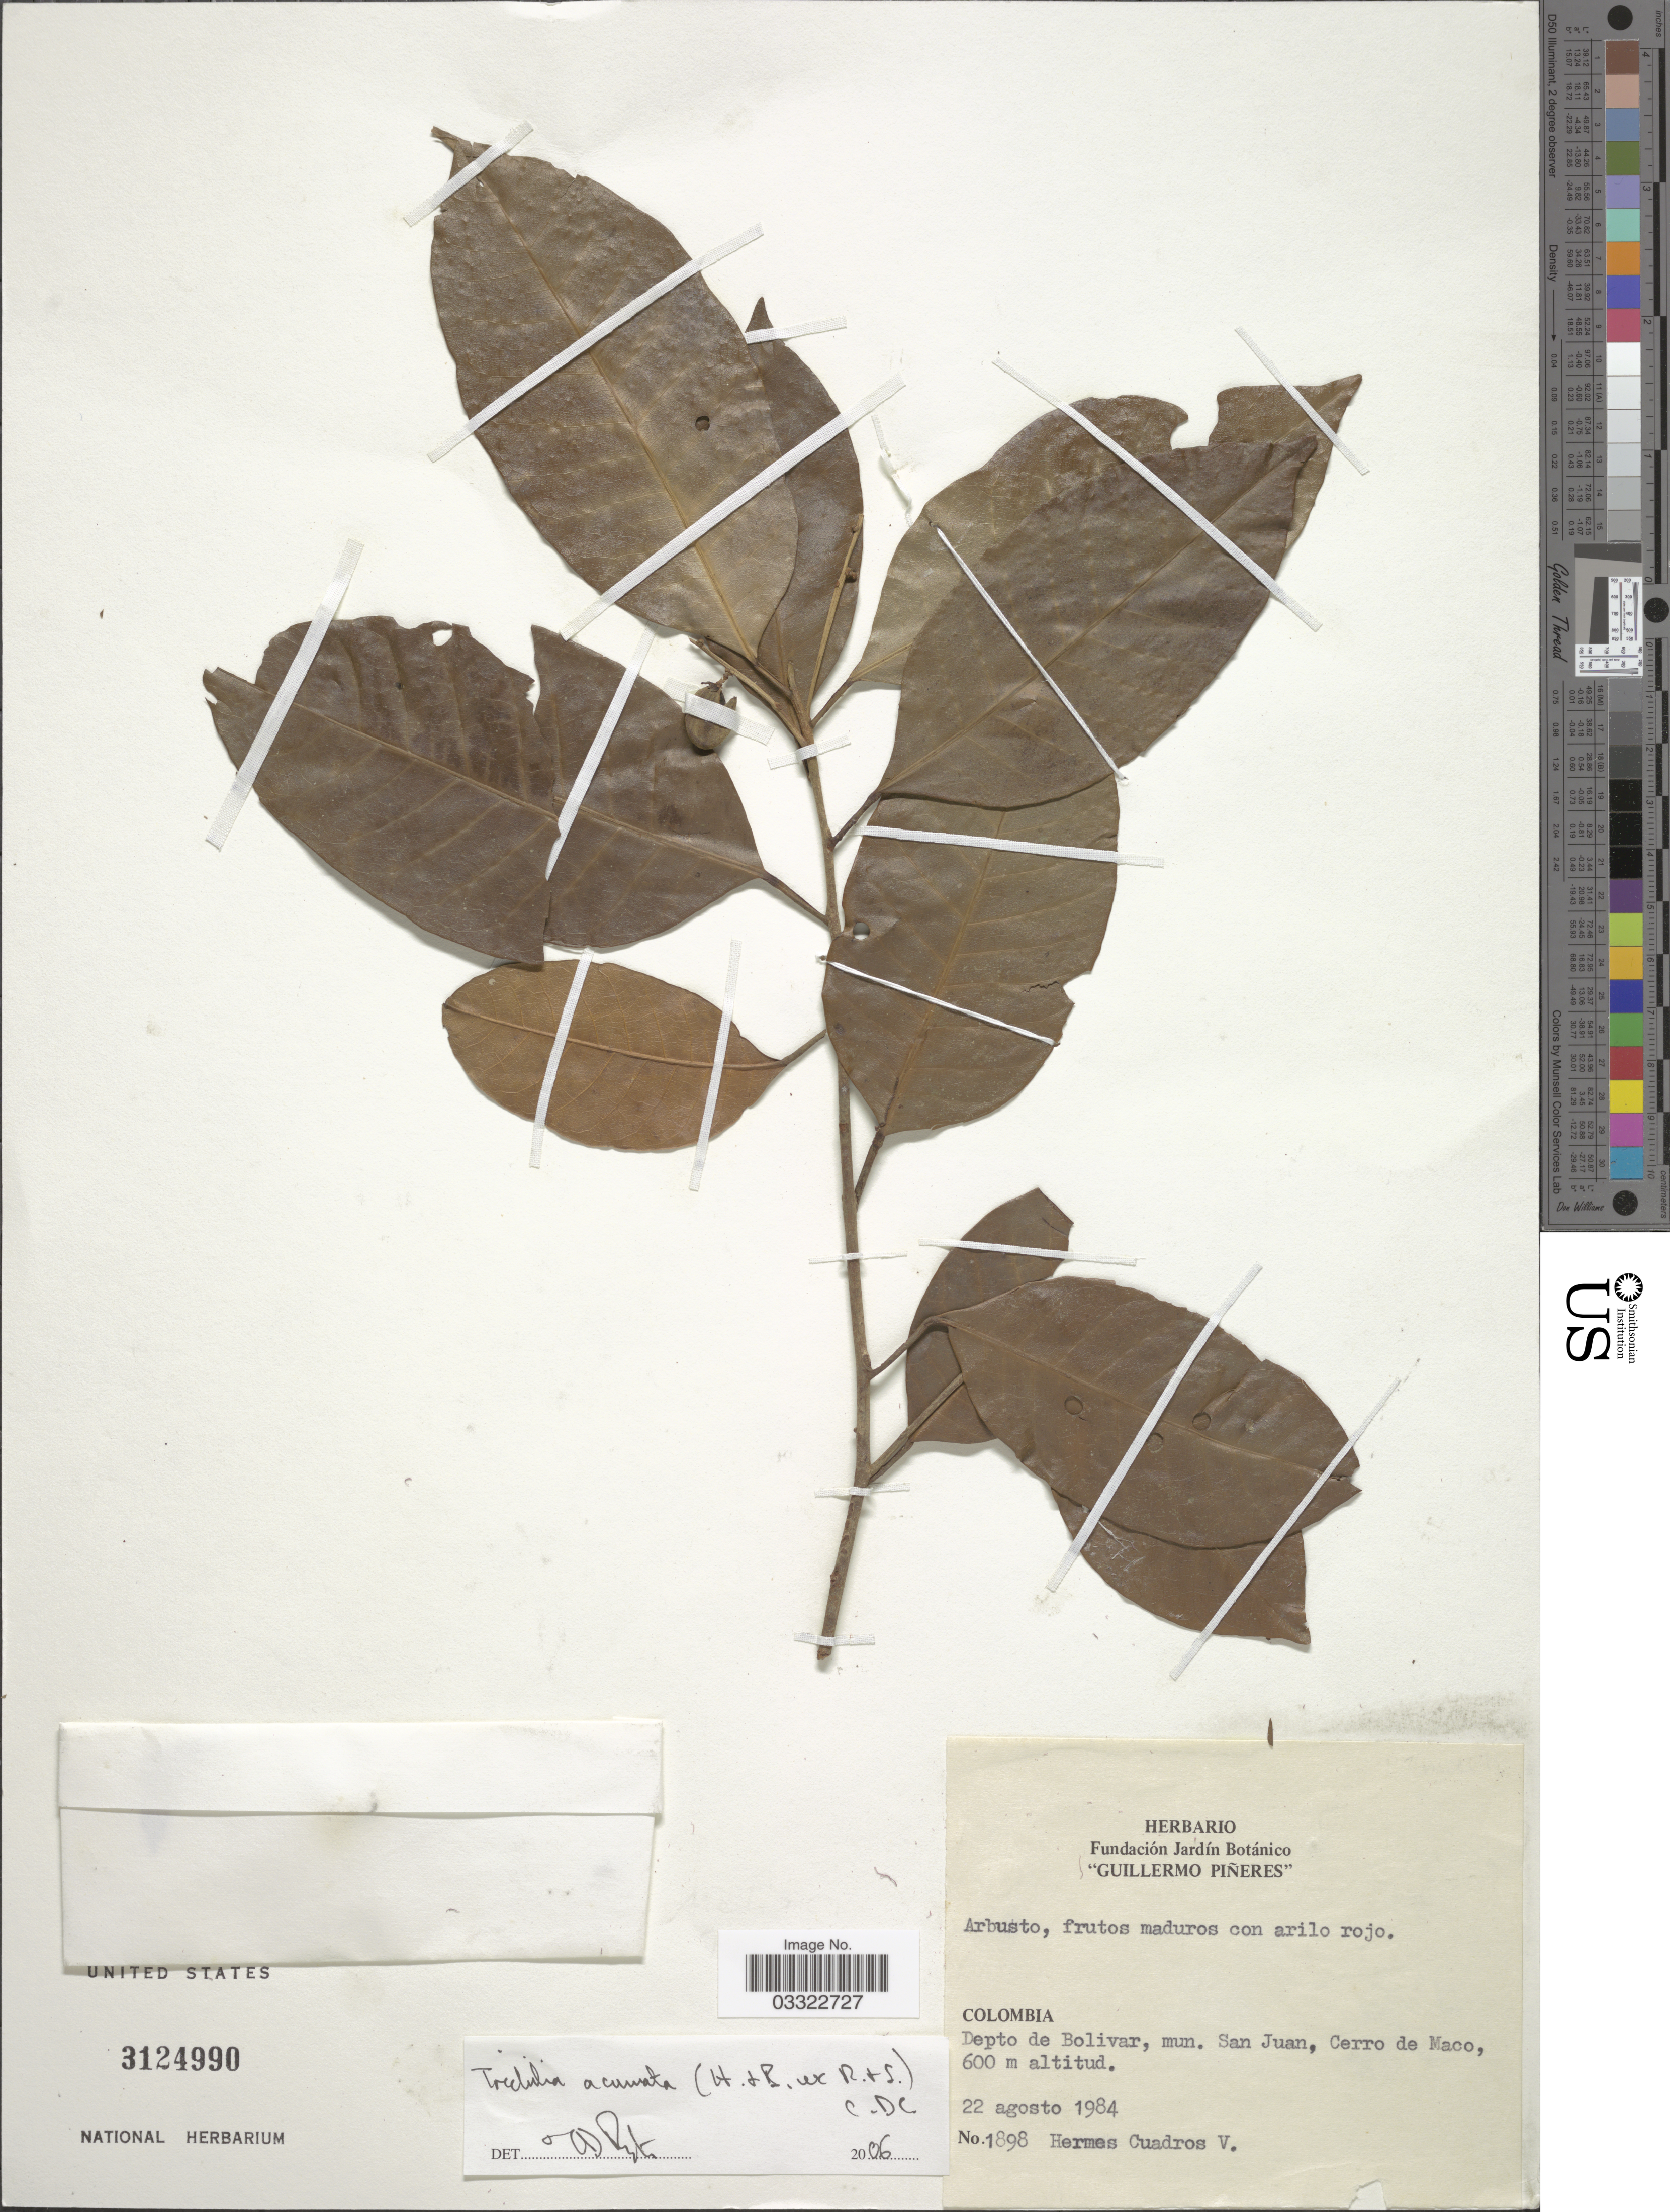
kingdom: Plantae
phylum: Tracheophyta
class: Magnoliopsida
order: Sapindales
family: Meliaceae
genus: Trichilia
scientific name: Trichilia acuminata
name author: (Humb. & Bonpl. ex Schult.) C. DC.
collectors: H. Cuadros V.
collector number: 1898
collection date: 1984-08-22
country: Colombia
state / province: Bolívar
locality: Depto de Bolivar, mun. San Juan, Cerro de Maco.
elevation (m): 600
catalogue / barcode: US 3124990